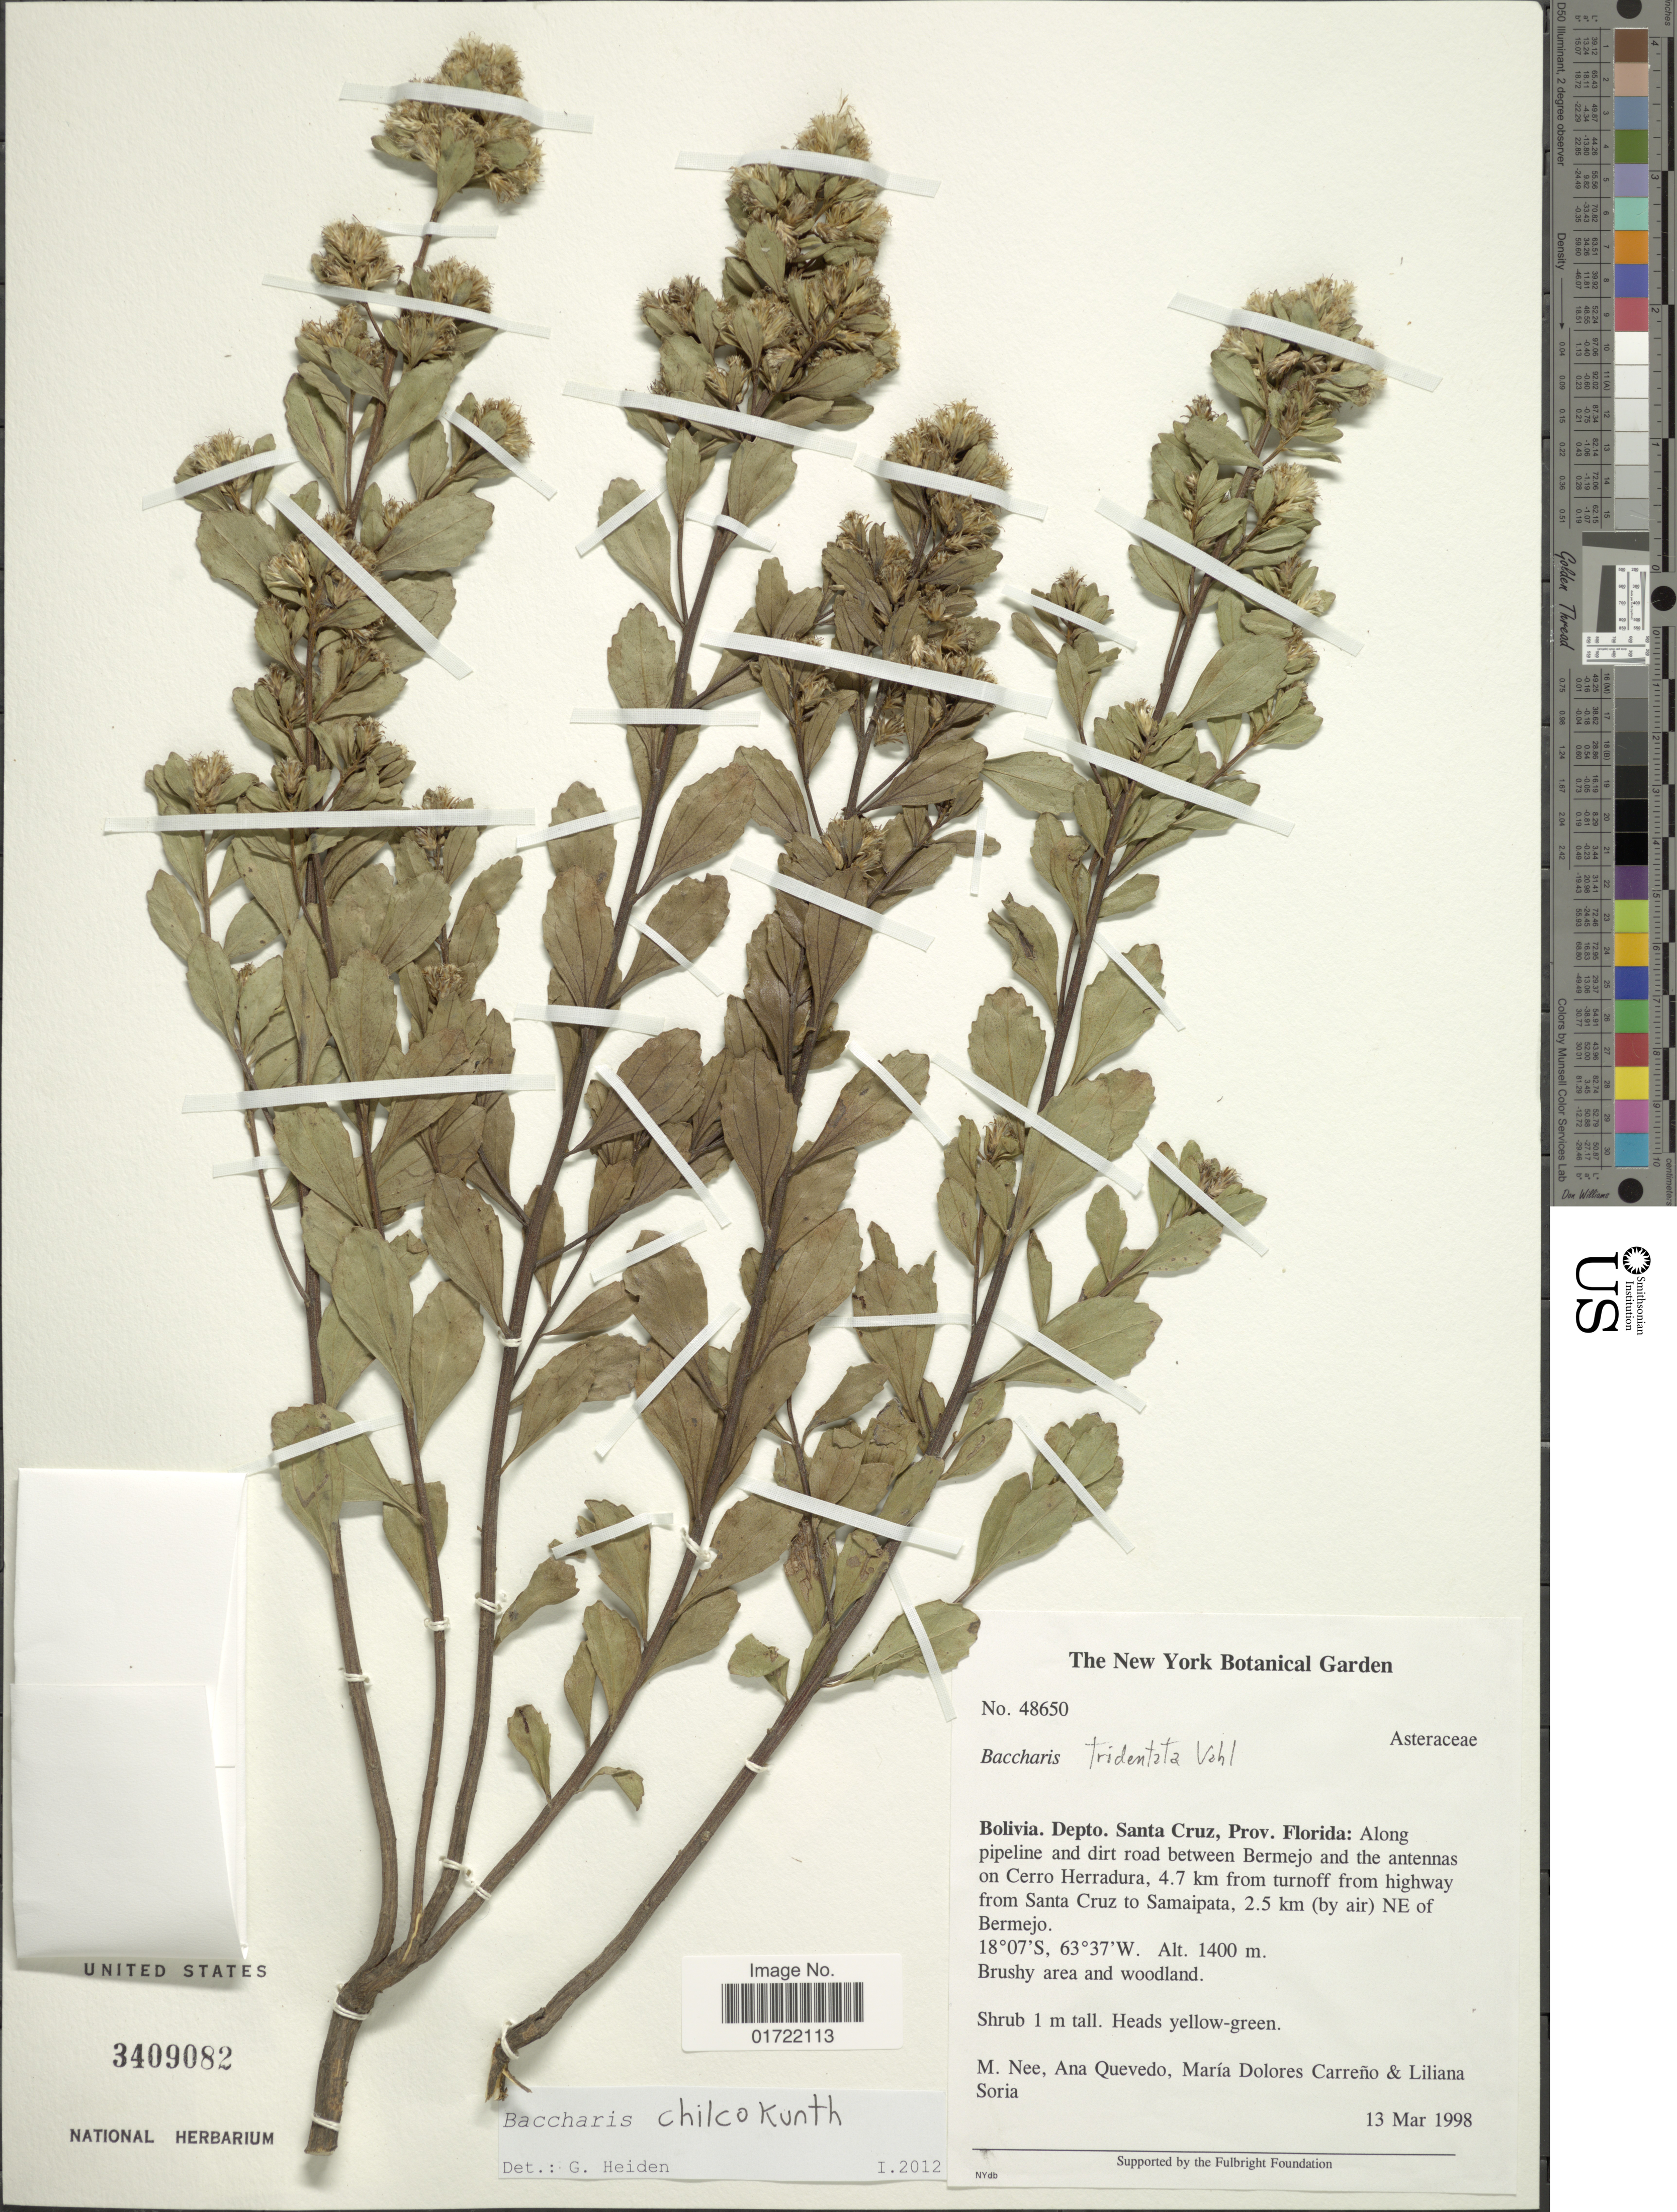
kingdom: Plantae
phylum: Tracheophyta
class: Magnoliopsida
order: Asterales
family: Asteraceae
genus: Baccharis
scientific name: Baccharis chilco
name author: Kunth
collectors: M. Nee, A. Quevedo, M. Carreño & L. Soria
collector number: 48650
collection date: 1998-03-13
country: Bolivia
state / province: Santa Cruz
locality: Depto. Santa Cruz, Prov. Florida, along pipeline and dirt road between Bermejo and the antennas on Cerro Herradura, 4.7 km from turnoff from highway from Santa Cruz to Samaipata, 2.5 km (by air) NE of Bermejo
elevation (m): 1400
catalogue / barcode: US 3409082